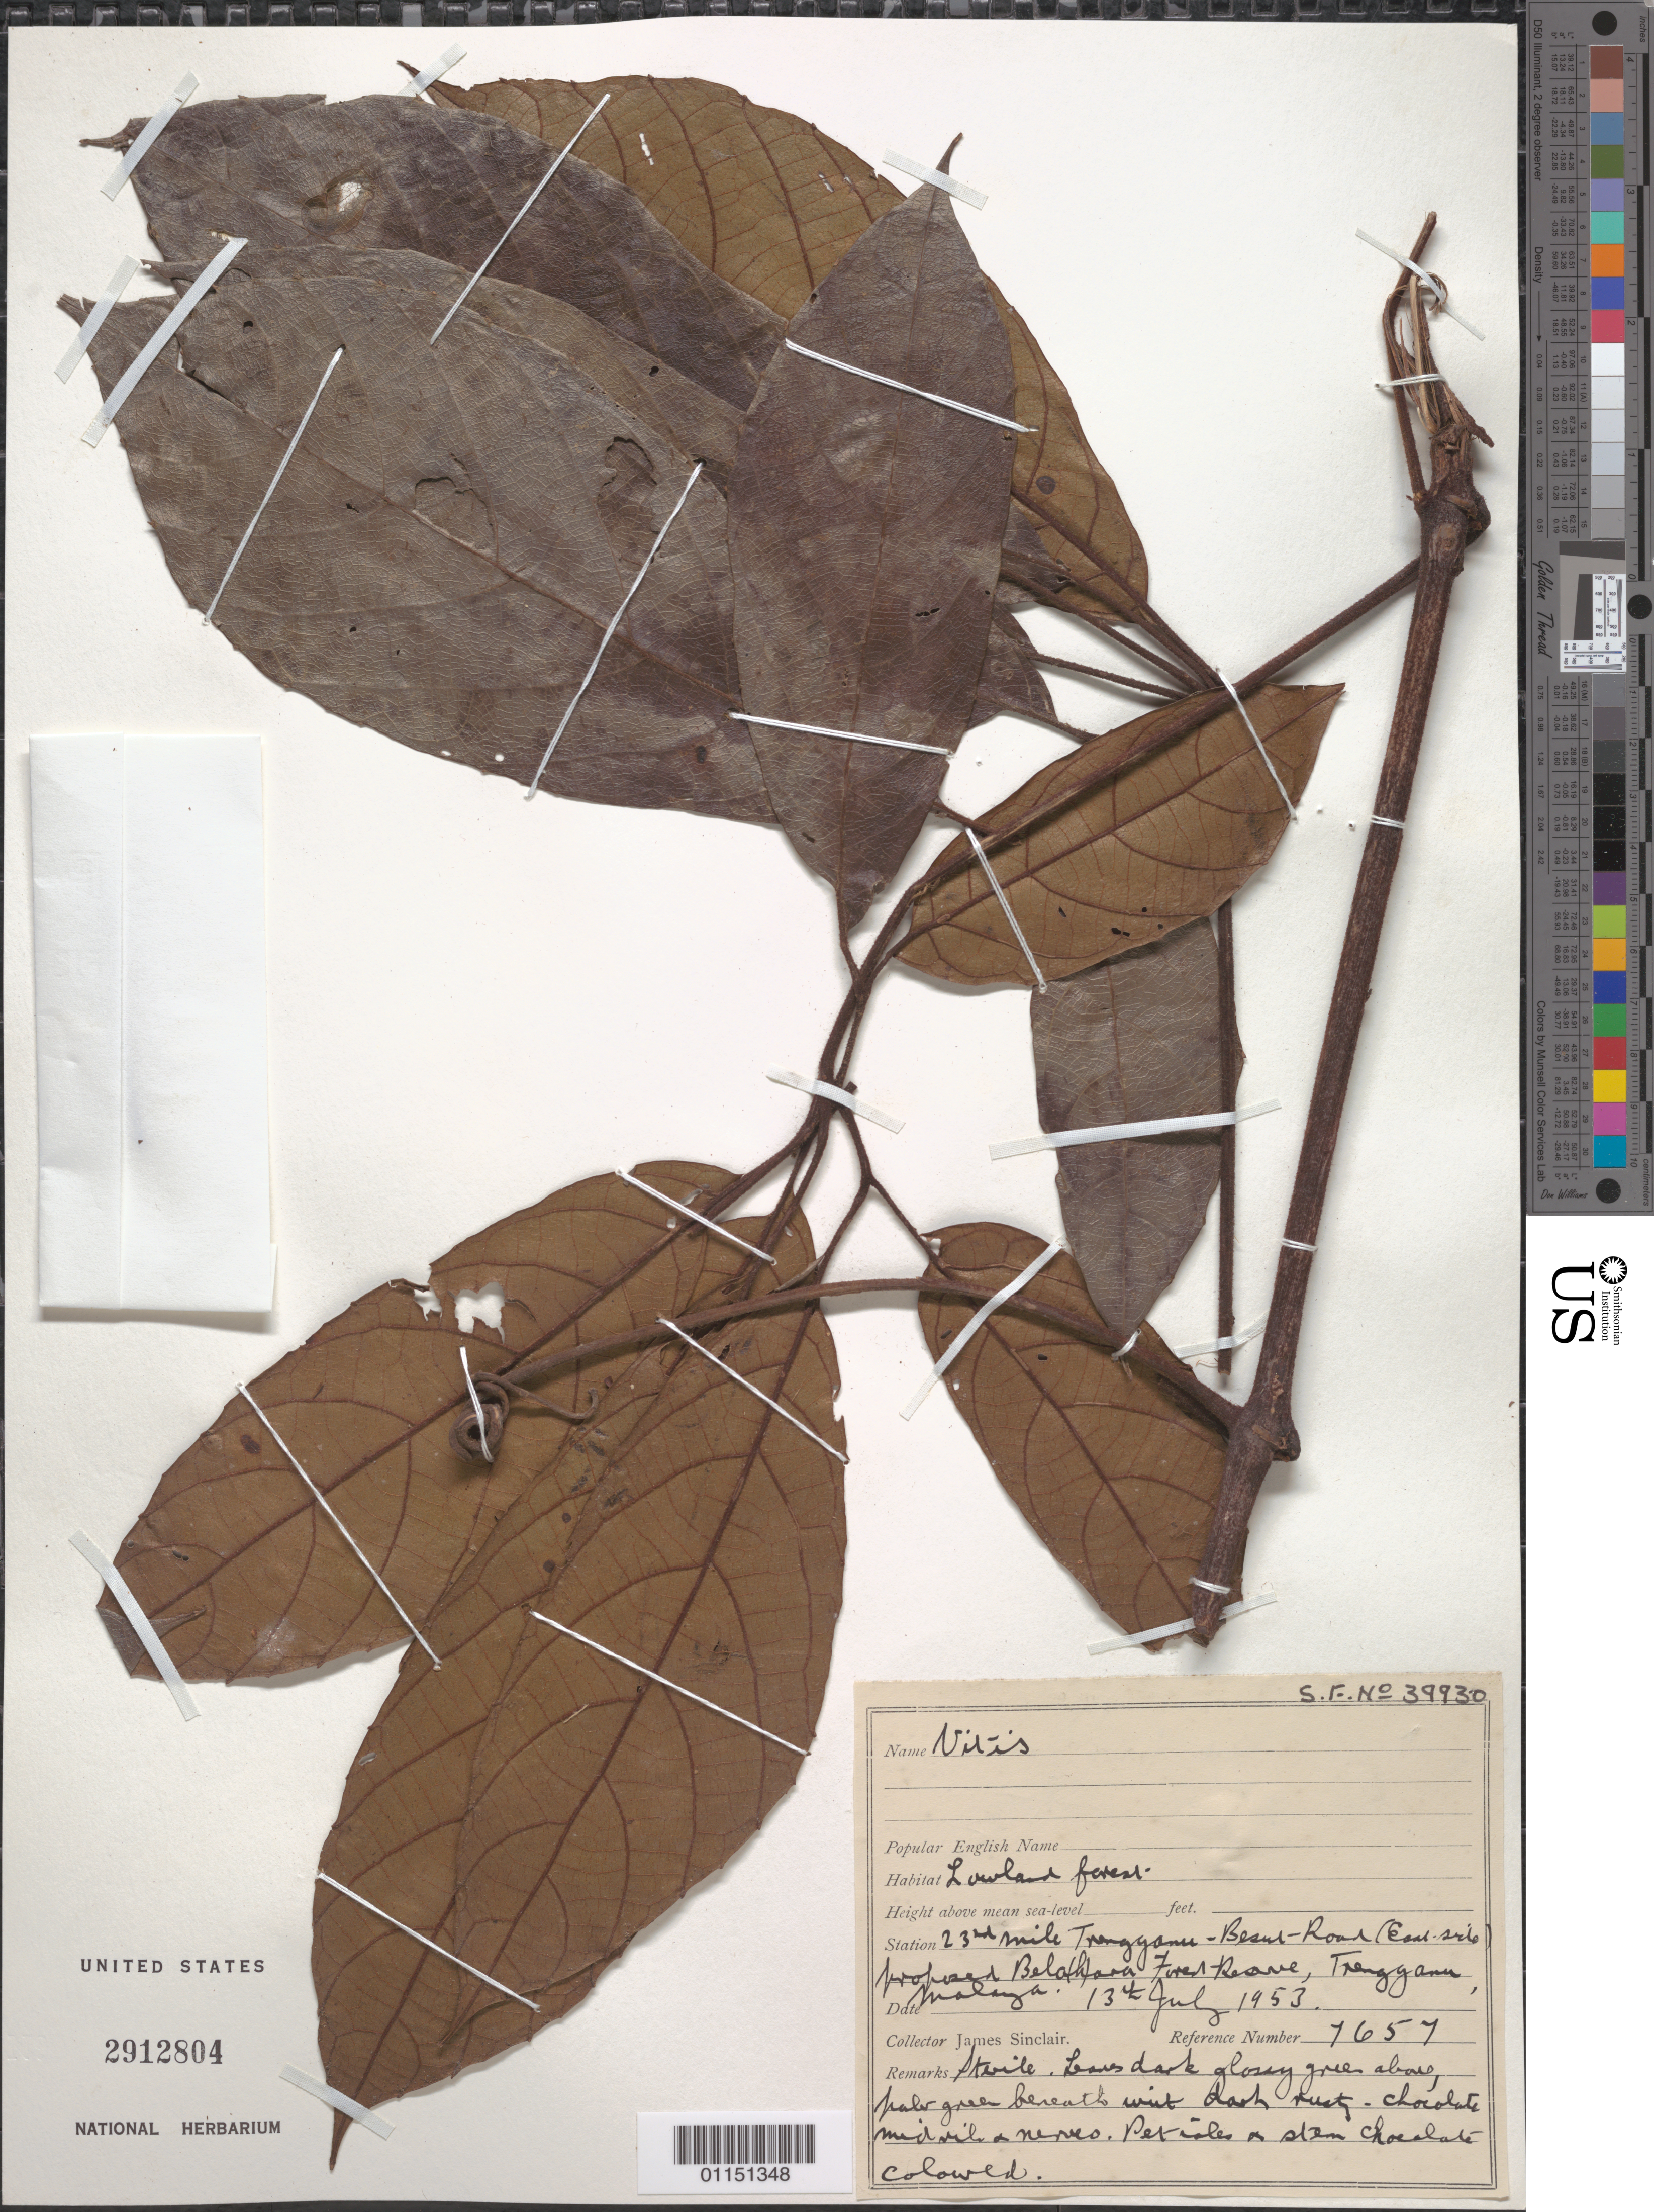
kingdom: Plantae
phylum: Tracheophyta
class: Magnoliopsida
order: Vitales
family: Vitaceae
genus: Vitis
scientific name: Vitis sp.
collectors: J. Sinclair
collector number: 1657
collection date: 1953-07-13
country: Malaysia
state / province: Terengganu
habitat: Lowland forest.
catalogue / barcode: US 2912804